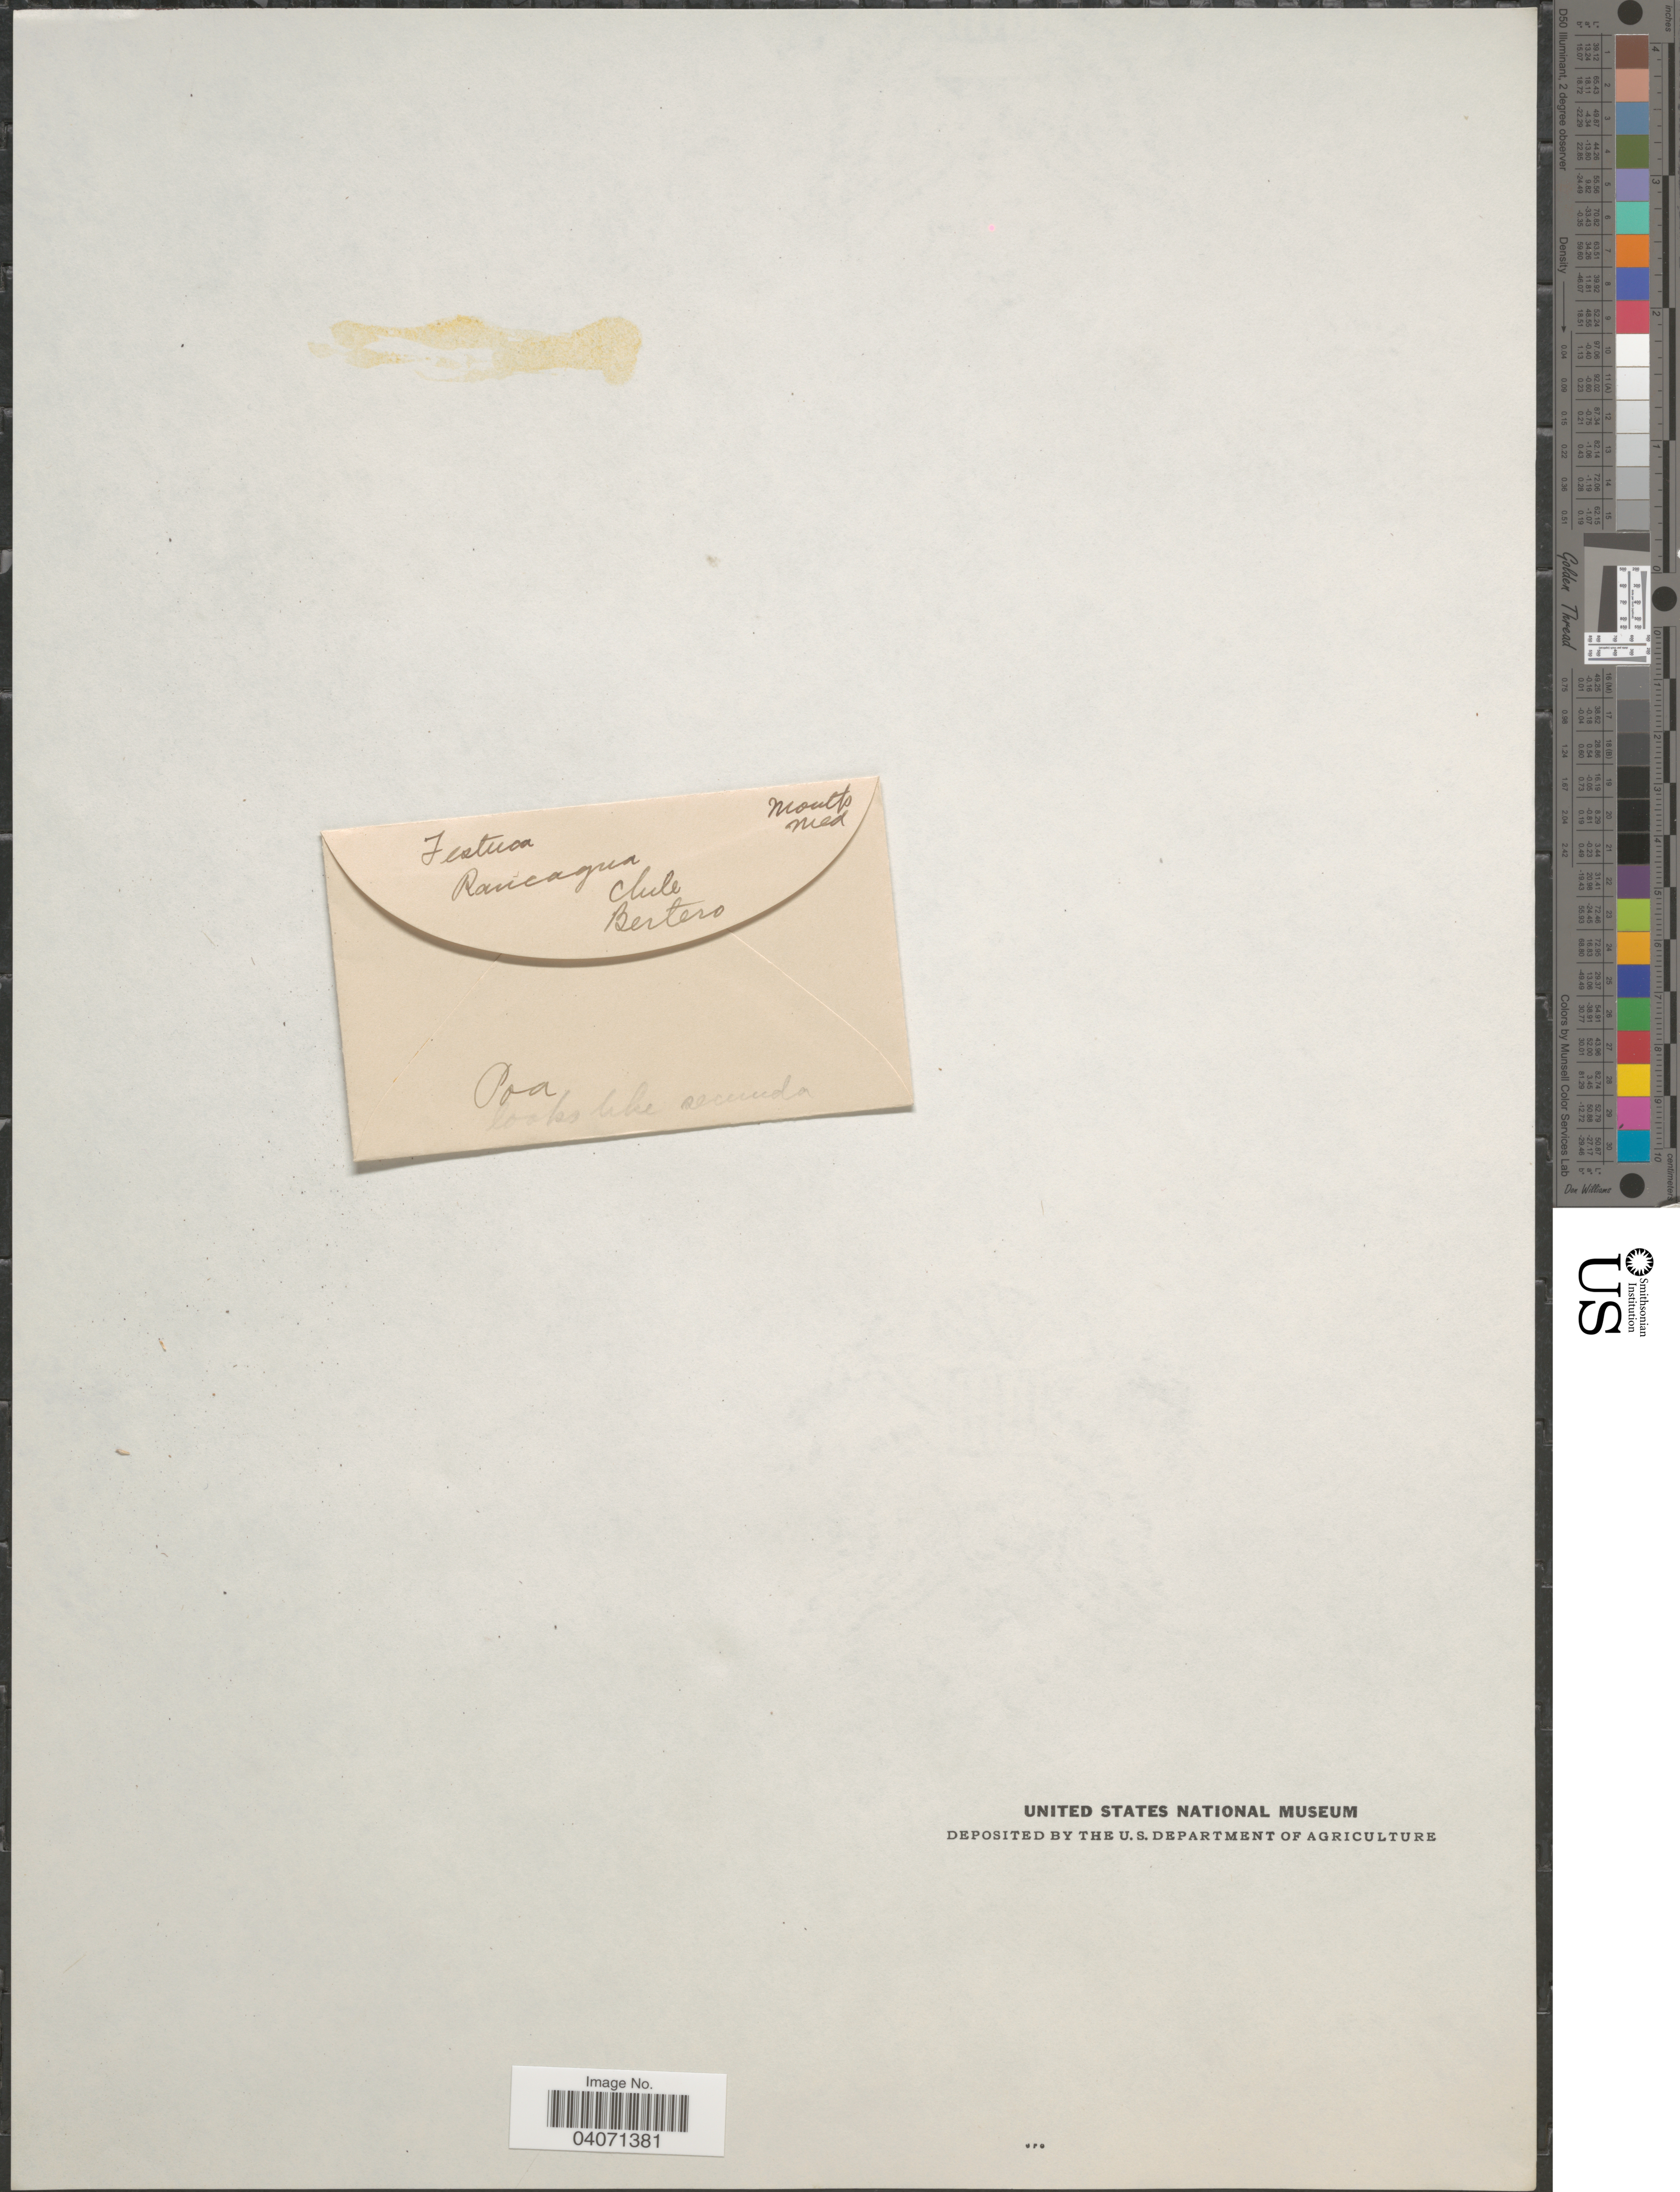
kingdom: Plantae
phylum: Tracheophyta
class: Liliopsida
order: Poales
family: Poaceae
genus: Poa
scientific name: Poa secunda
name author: J. Presl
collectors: Bertero, --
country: Chile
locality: Rancagua.